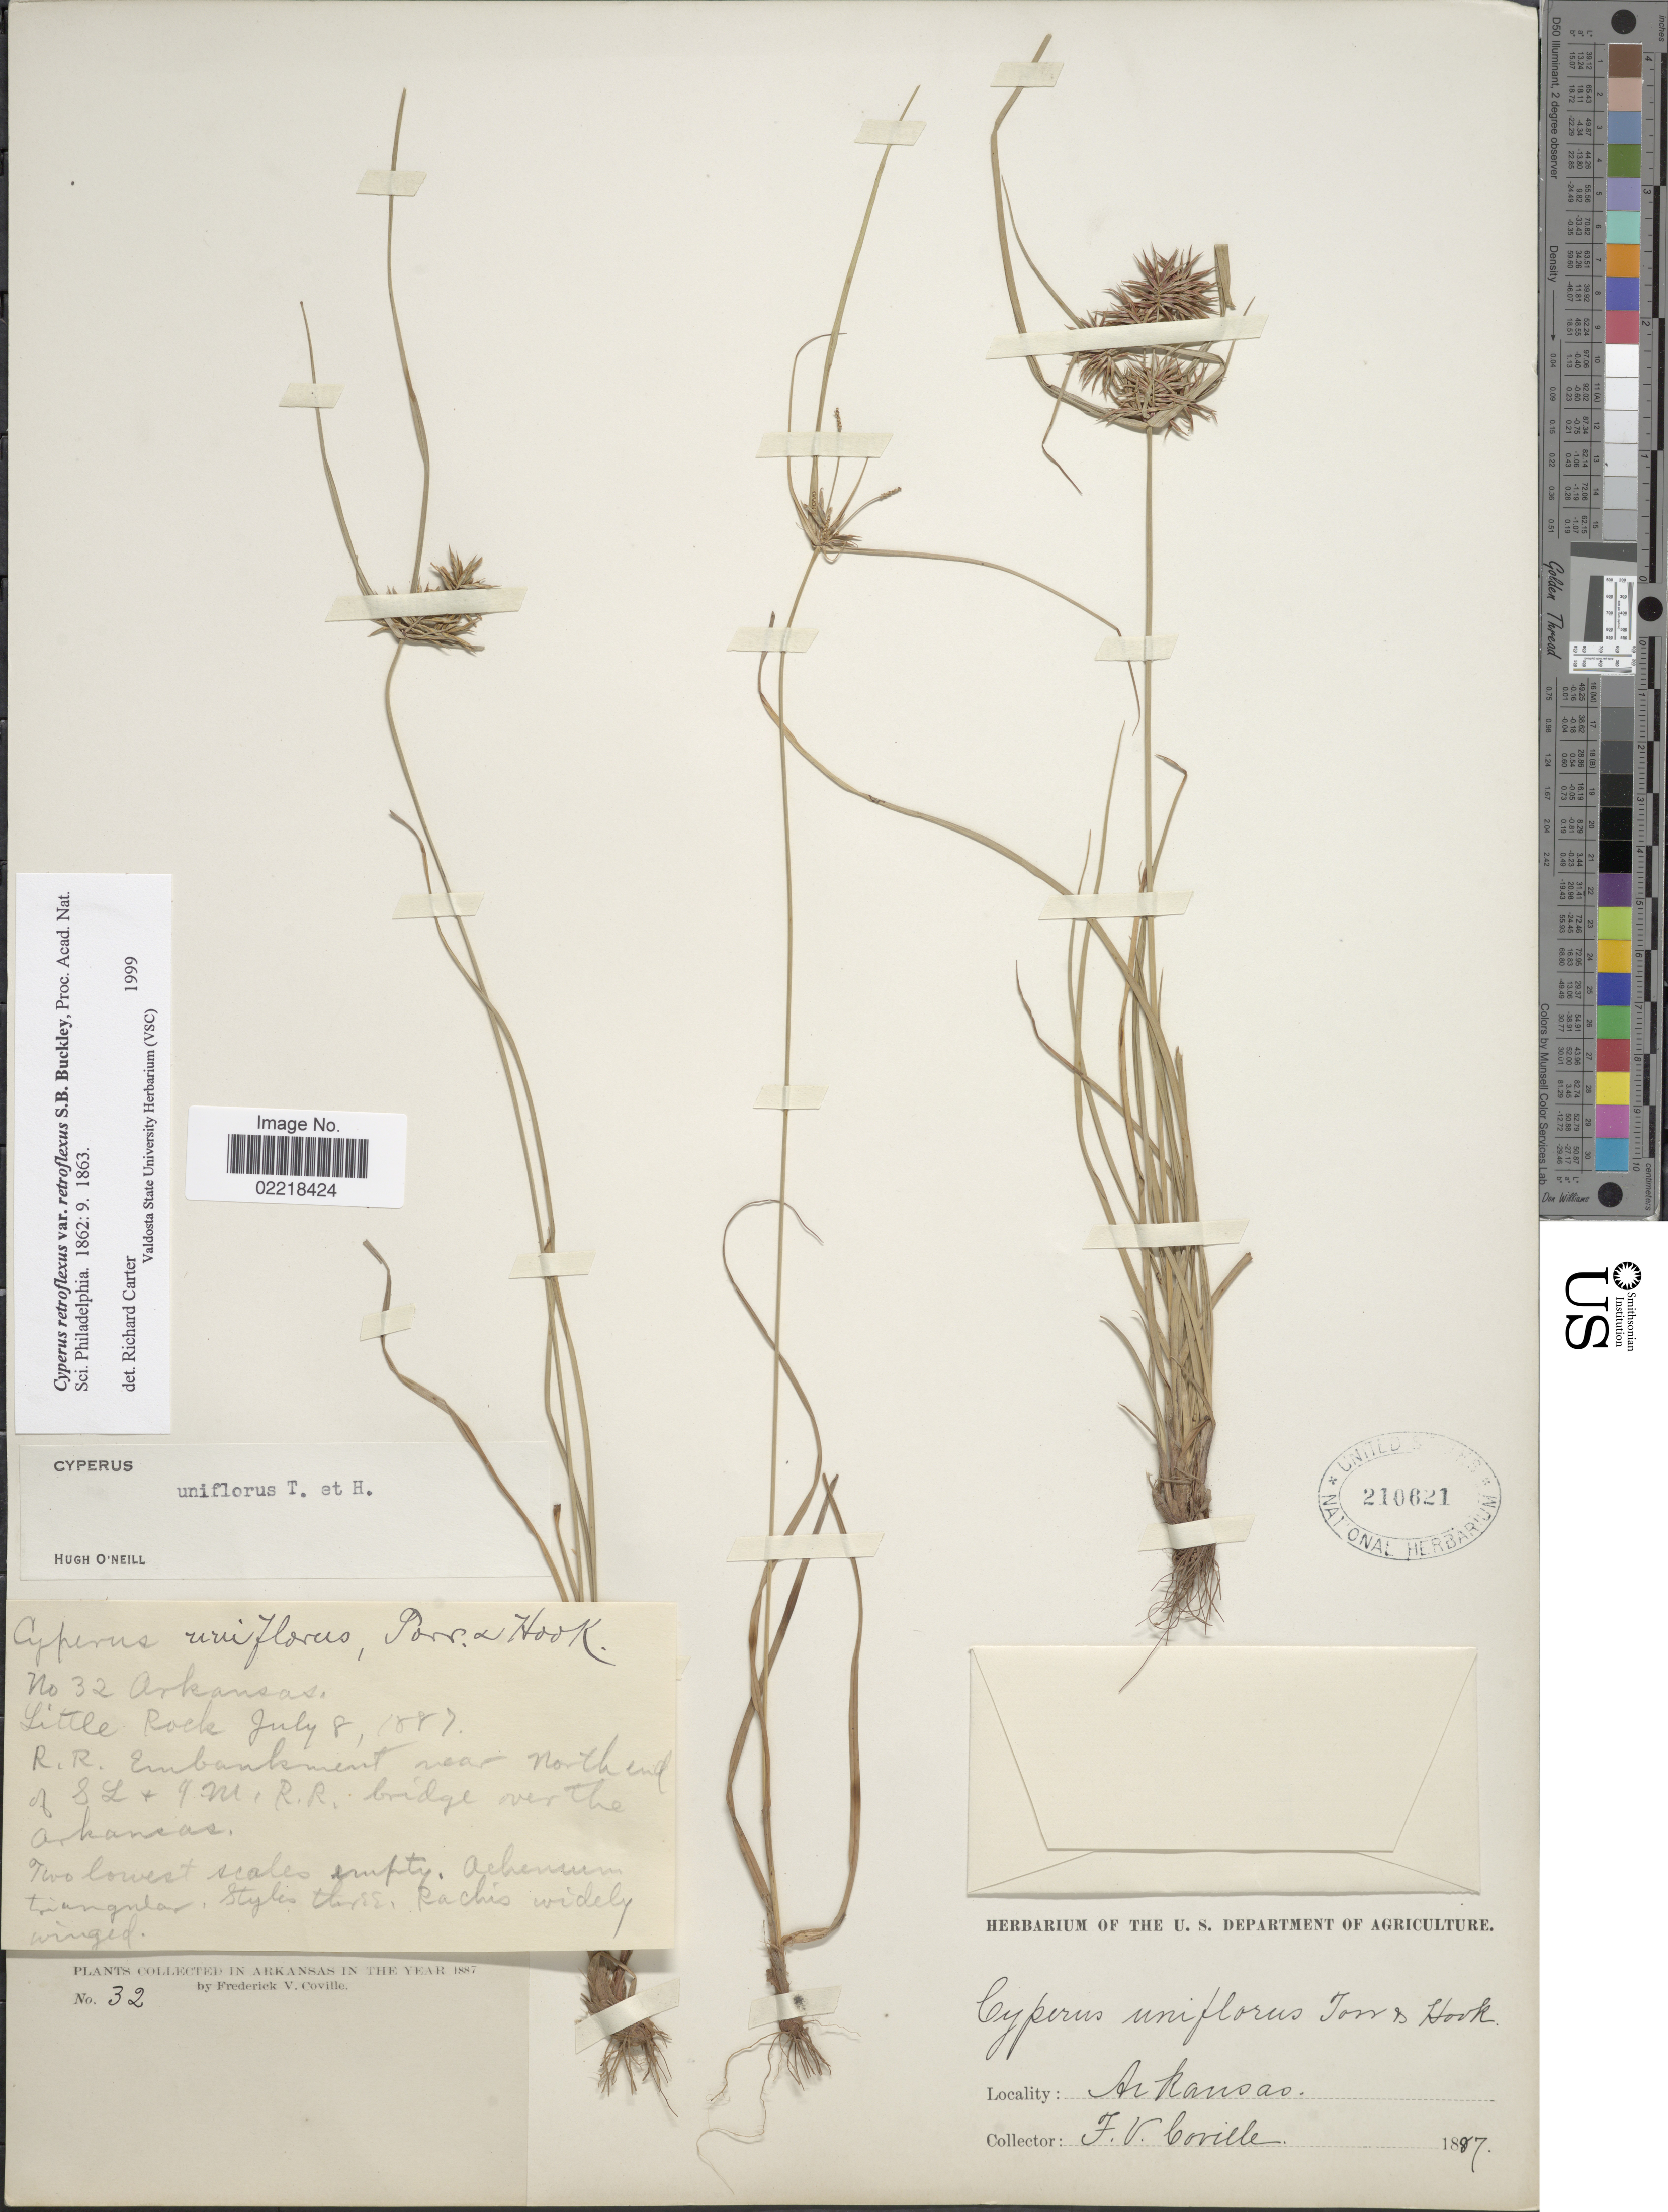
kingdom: Plantae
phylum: Tracheophyta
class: Liliopsida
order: Poales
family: Cyperaceae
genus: Cyperus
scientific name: Cyperus retroflexus var. retroflexus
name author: Buckley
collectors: F. V. Coville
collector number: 32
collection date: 1887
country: United States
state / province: Arkansas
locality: Little Rock, R.R. embankment near north end of S.L. + 7 mi. R.R. bridge over Arkansas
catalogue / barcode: US 210621